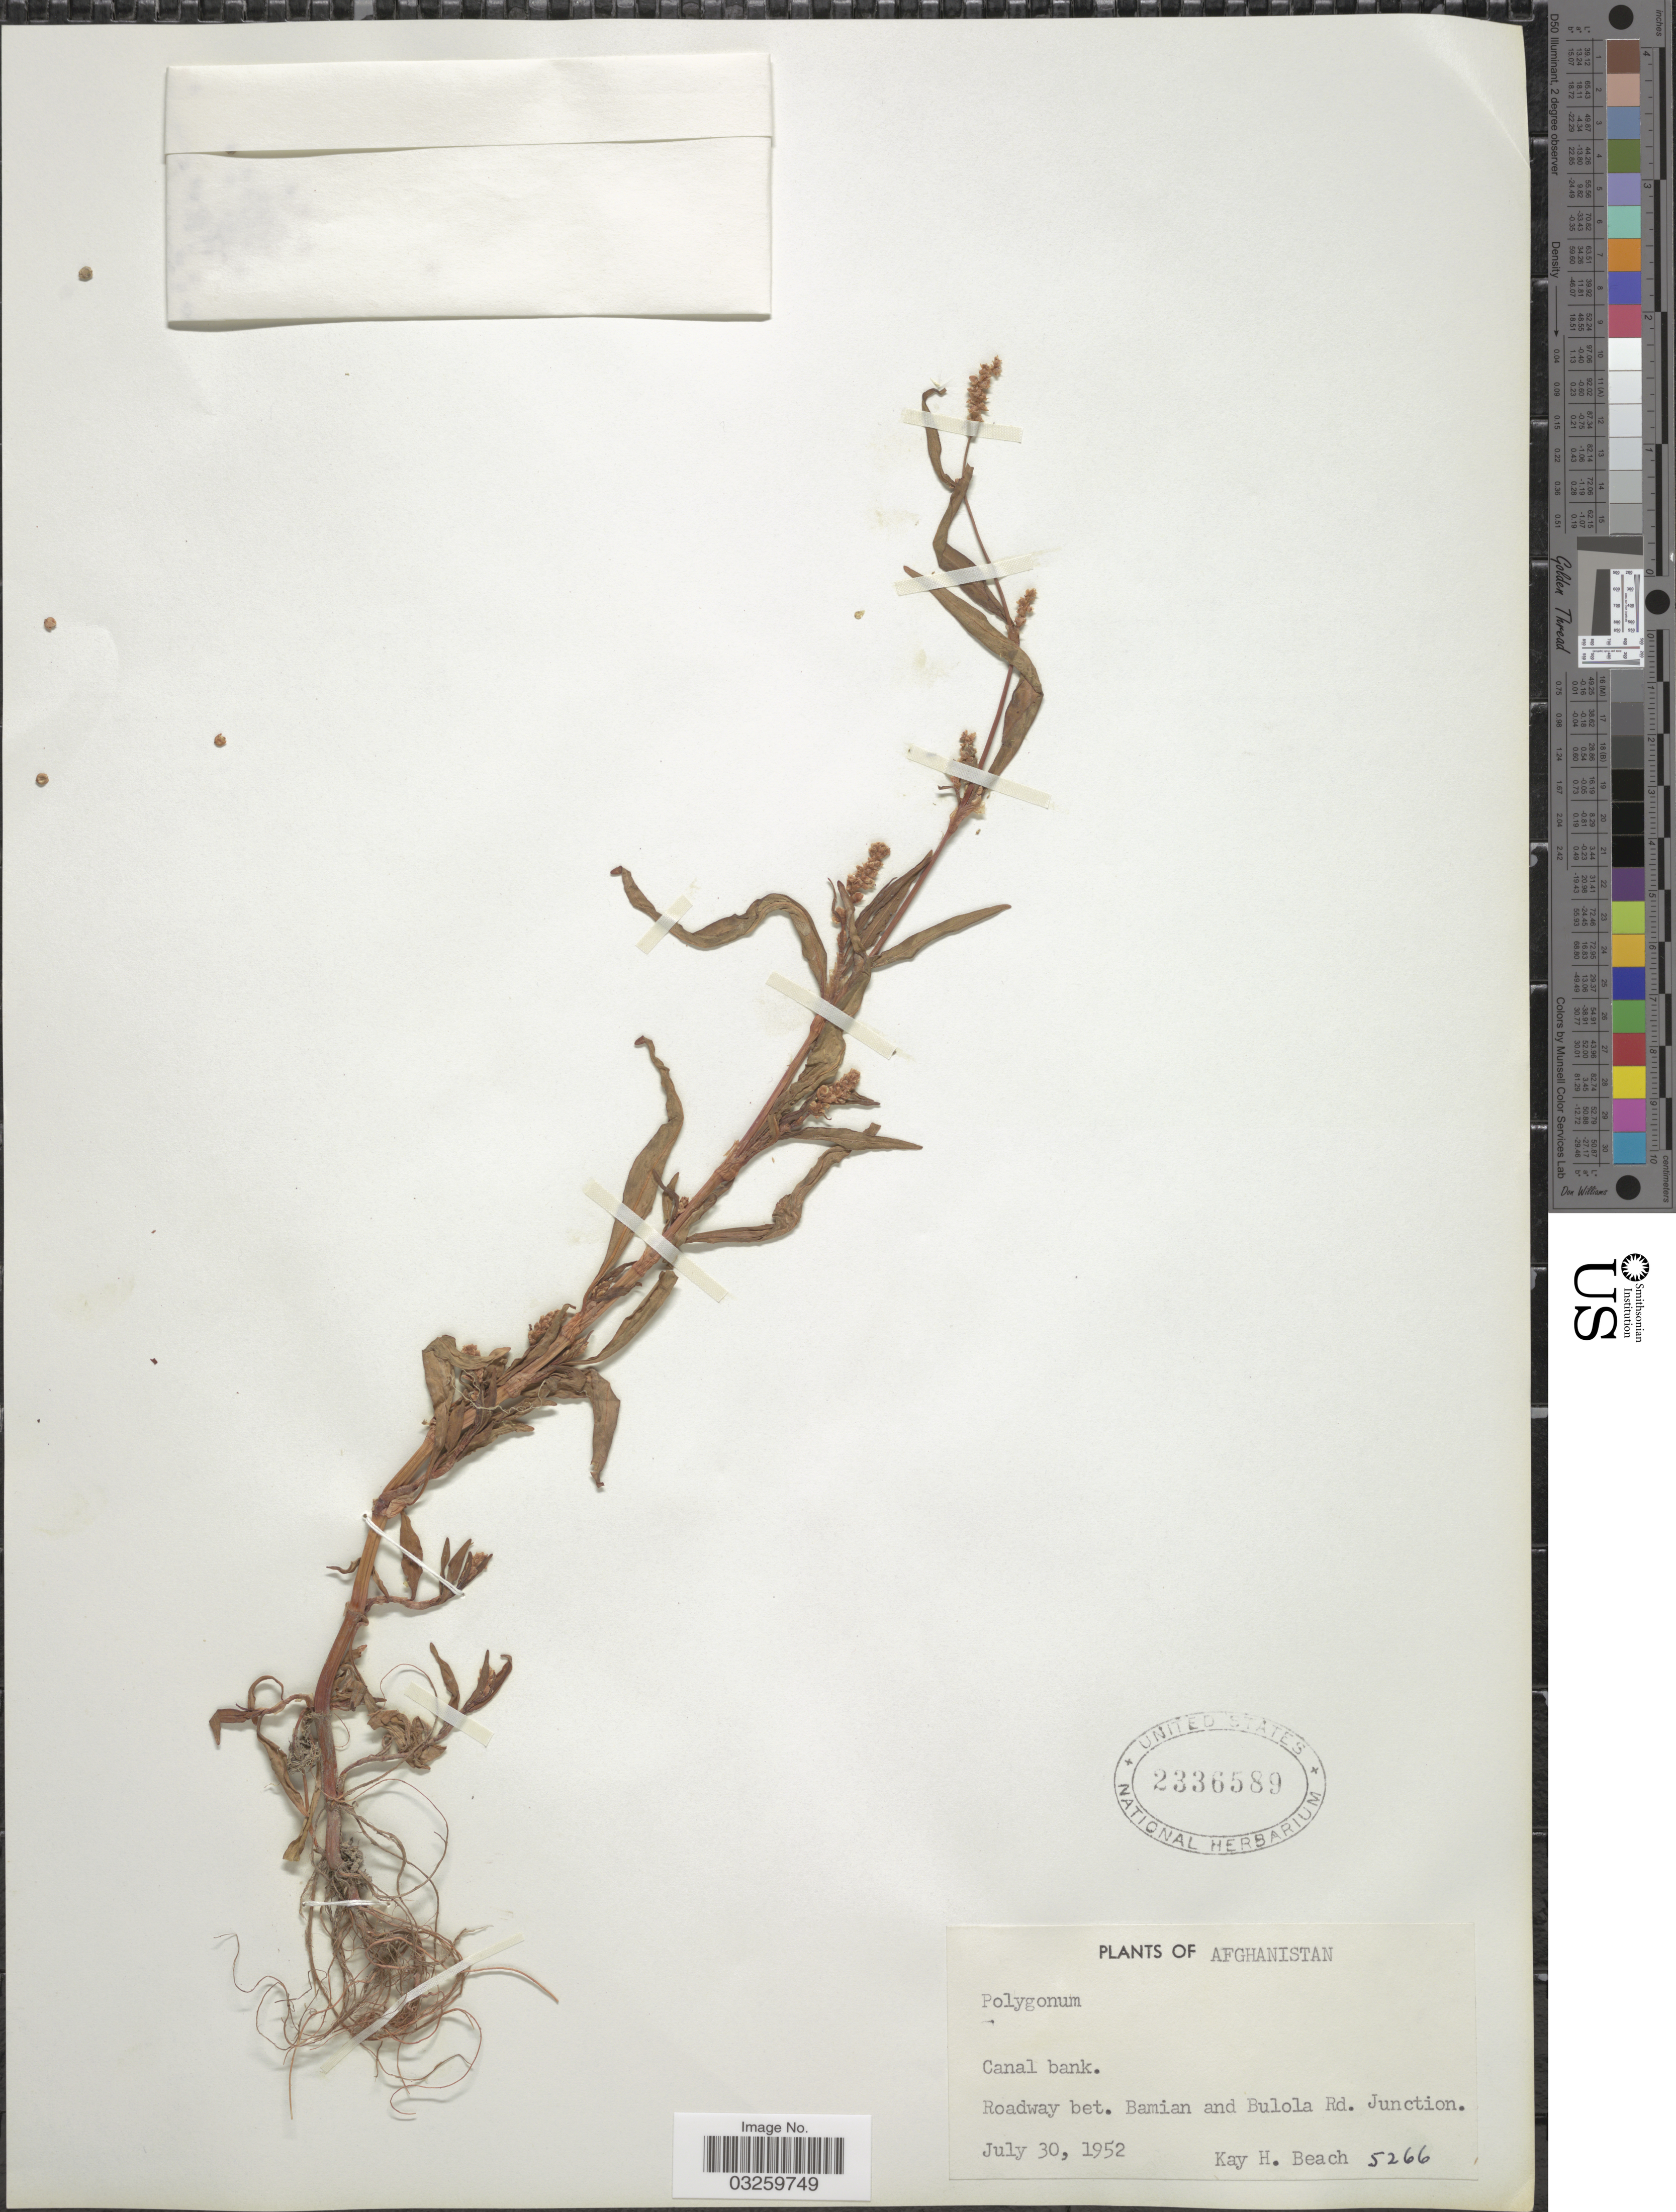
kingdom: Plantae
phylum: Tracheophyta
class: Magnoliopsida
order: Caryophyllales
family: Polygonaceae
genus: Polygonum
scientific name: Polygonum sp.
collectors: K. H. Beach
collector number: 5266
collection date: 1952-07-30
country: Afghanistan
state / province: Bamian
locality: Canal bank. Roadway bet. Bamian and Bulola Rd. Junction.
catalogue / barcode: US 2336589